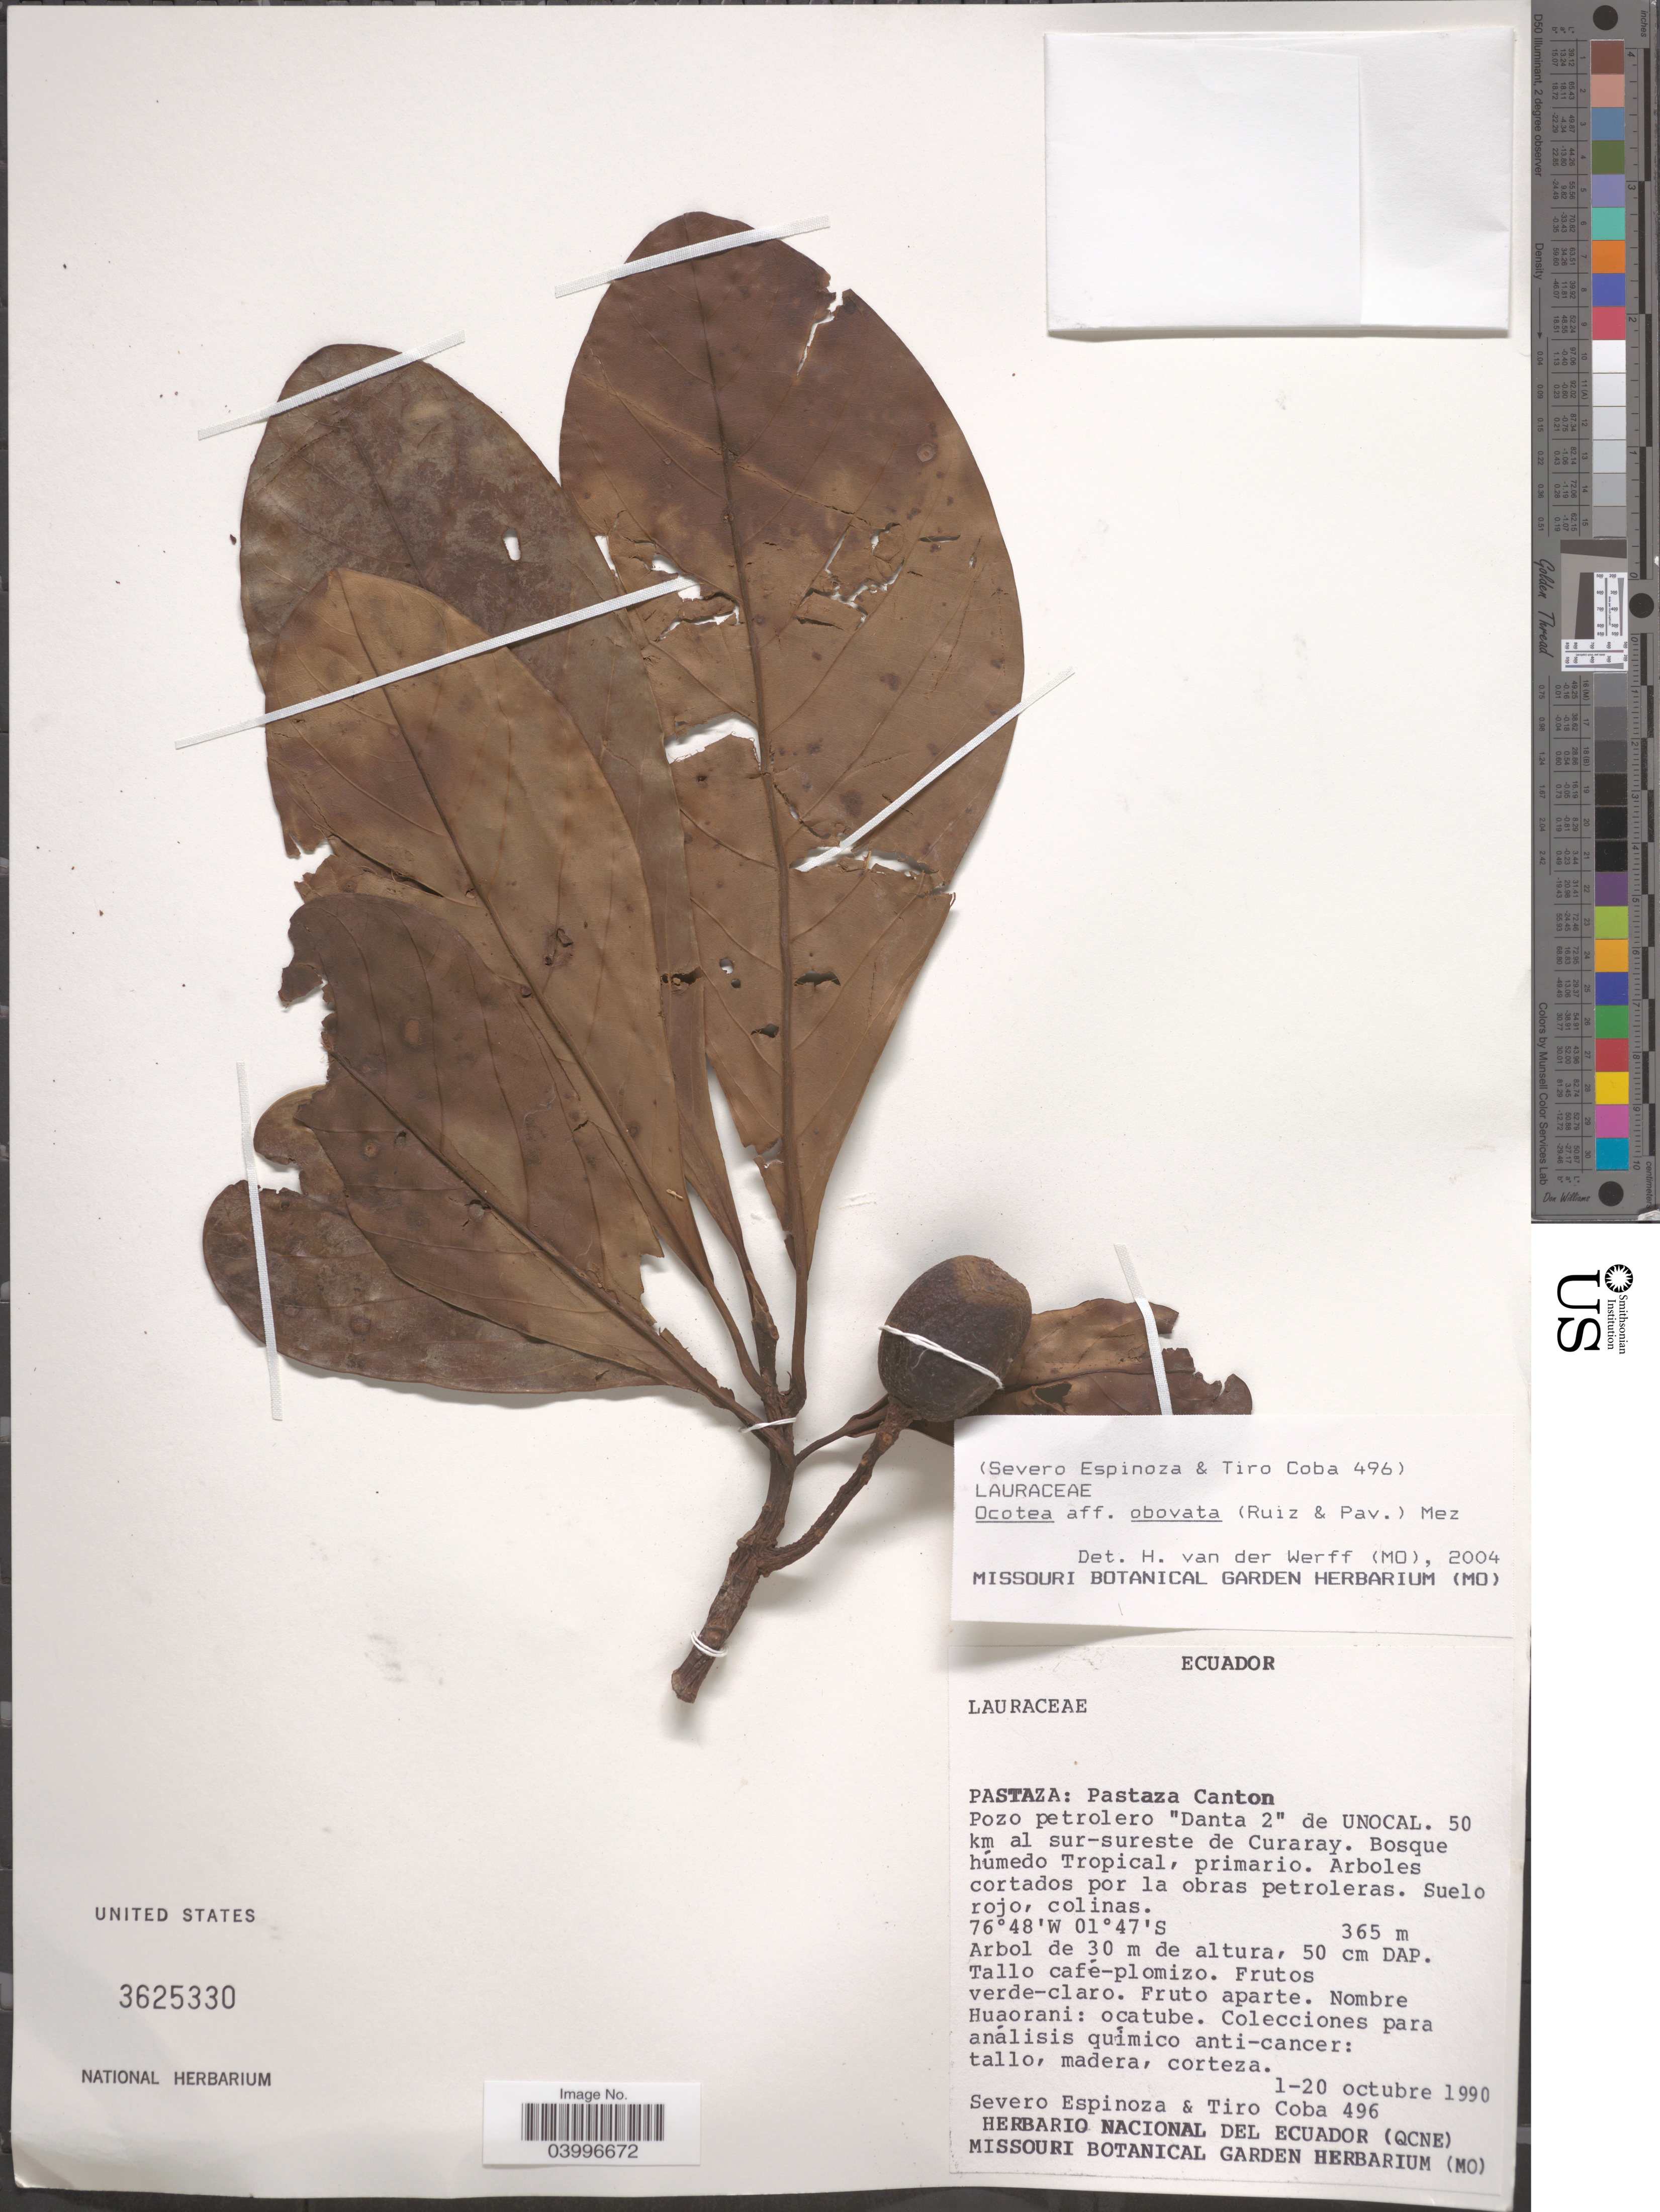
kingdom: Plantae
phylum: Tracheophyta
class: Magnoliopsida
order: Laurales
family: Lauraceae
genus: Ocotea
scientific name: Ocotea obovata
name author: (Ruiz et al.) Mez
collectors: S. Espinoza & T. Coba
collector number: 496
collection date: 1990-10-01/1990-10-20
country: Ecuador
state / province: Pastaza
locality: Pastaza Canton. Pozo petrolero "Danta 2" de UNOCAL. 50 km al sur-sureste de Curaray.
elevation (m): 365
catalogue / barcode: US 3625330